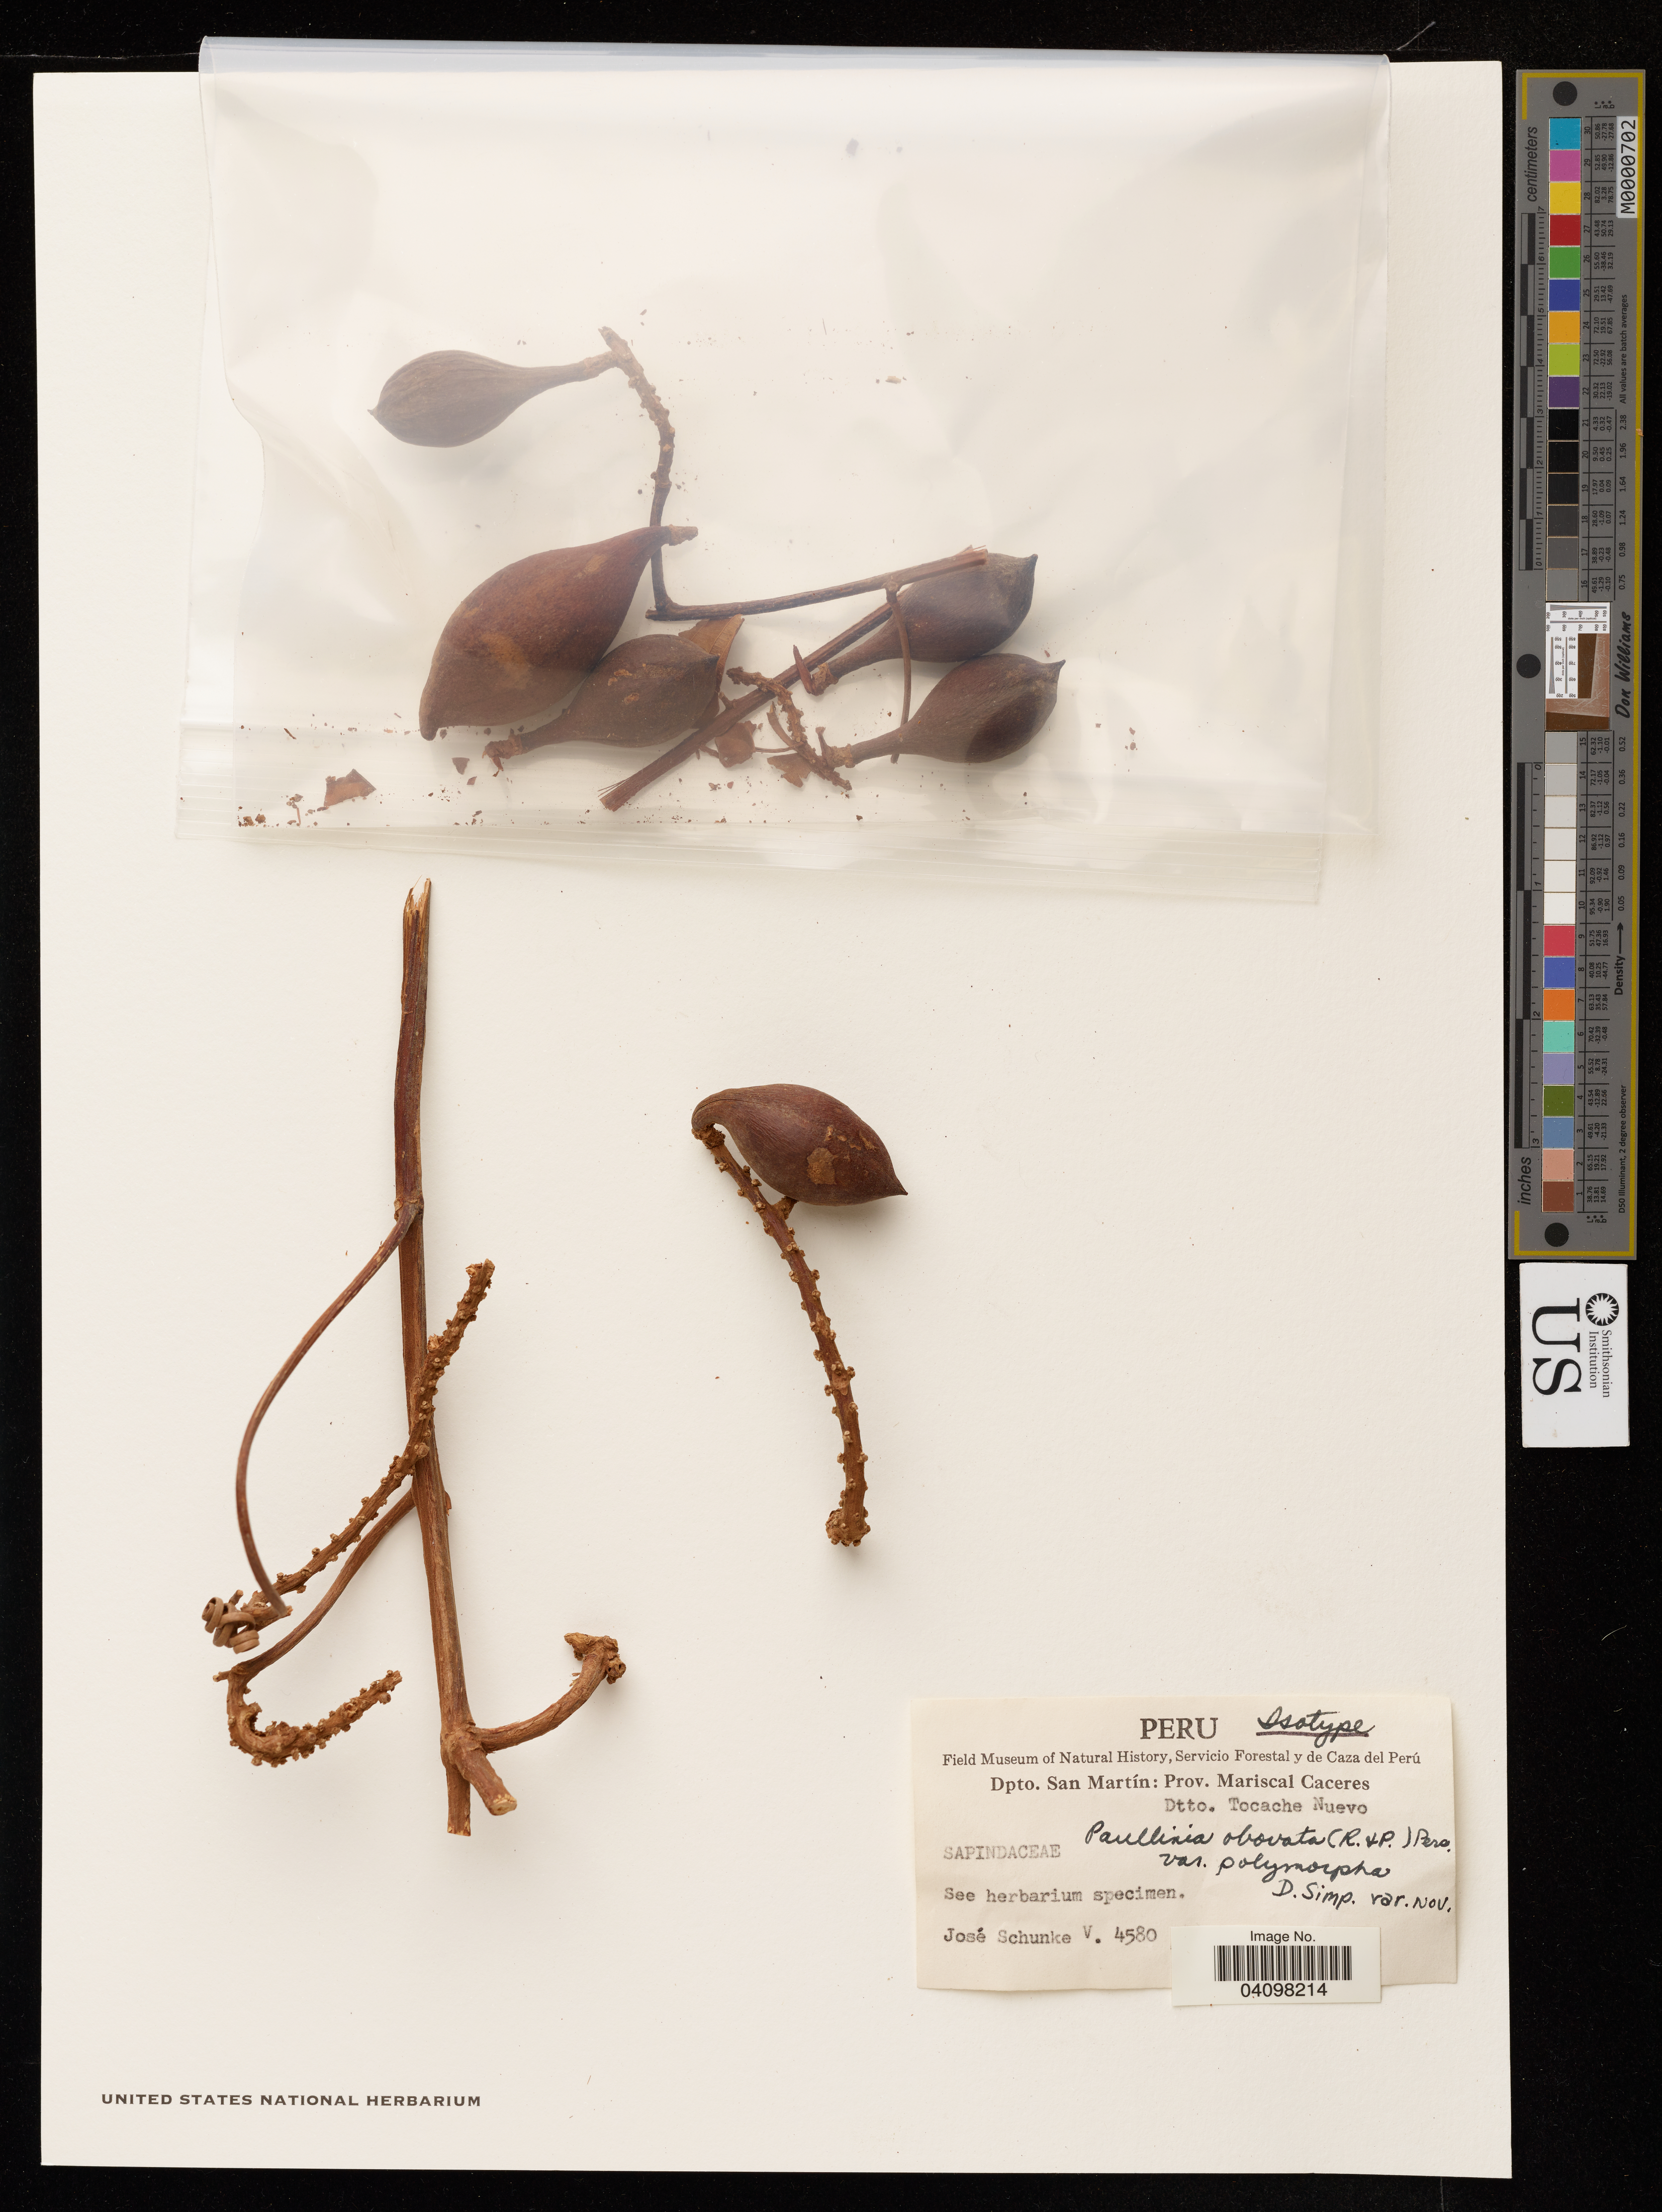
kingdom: Plantae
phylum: Tracheophyta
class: Magnoliopsida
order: Sapindales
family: Sapindaceae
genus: Paullinia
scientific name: Paullinia obovata var. polymorpha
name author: D.R. Simpson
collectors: J. Schunke Vigo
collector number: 4580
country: Peru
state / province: San Martin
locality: Peru. Dpto. San Martin: Prov. Mariscal Caceres. Dtto. Tocache Nuevo.